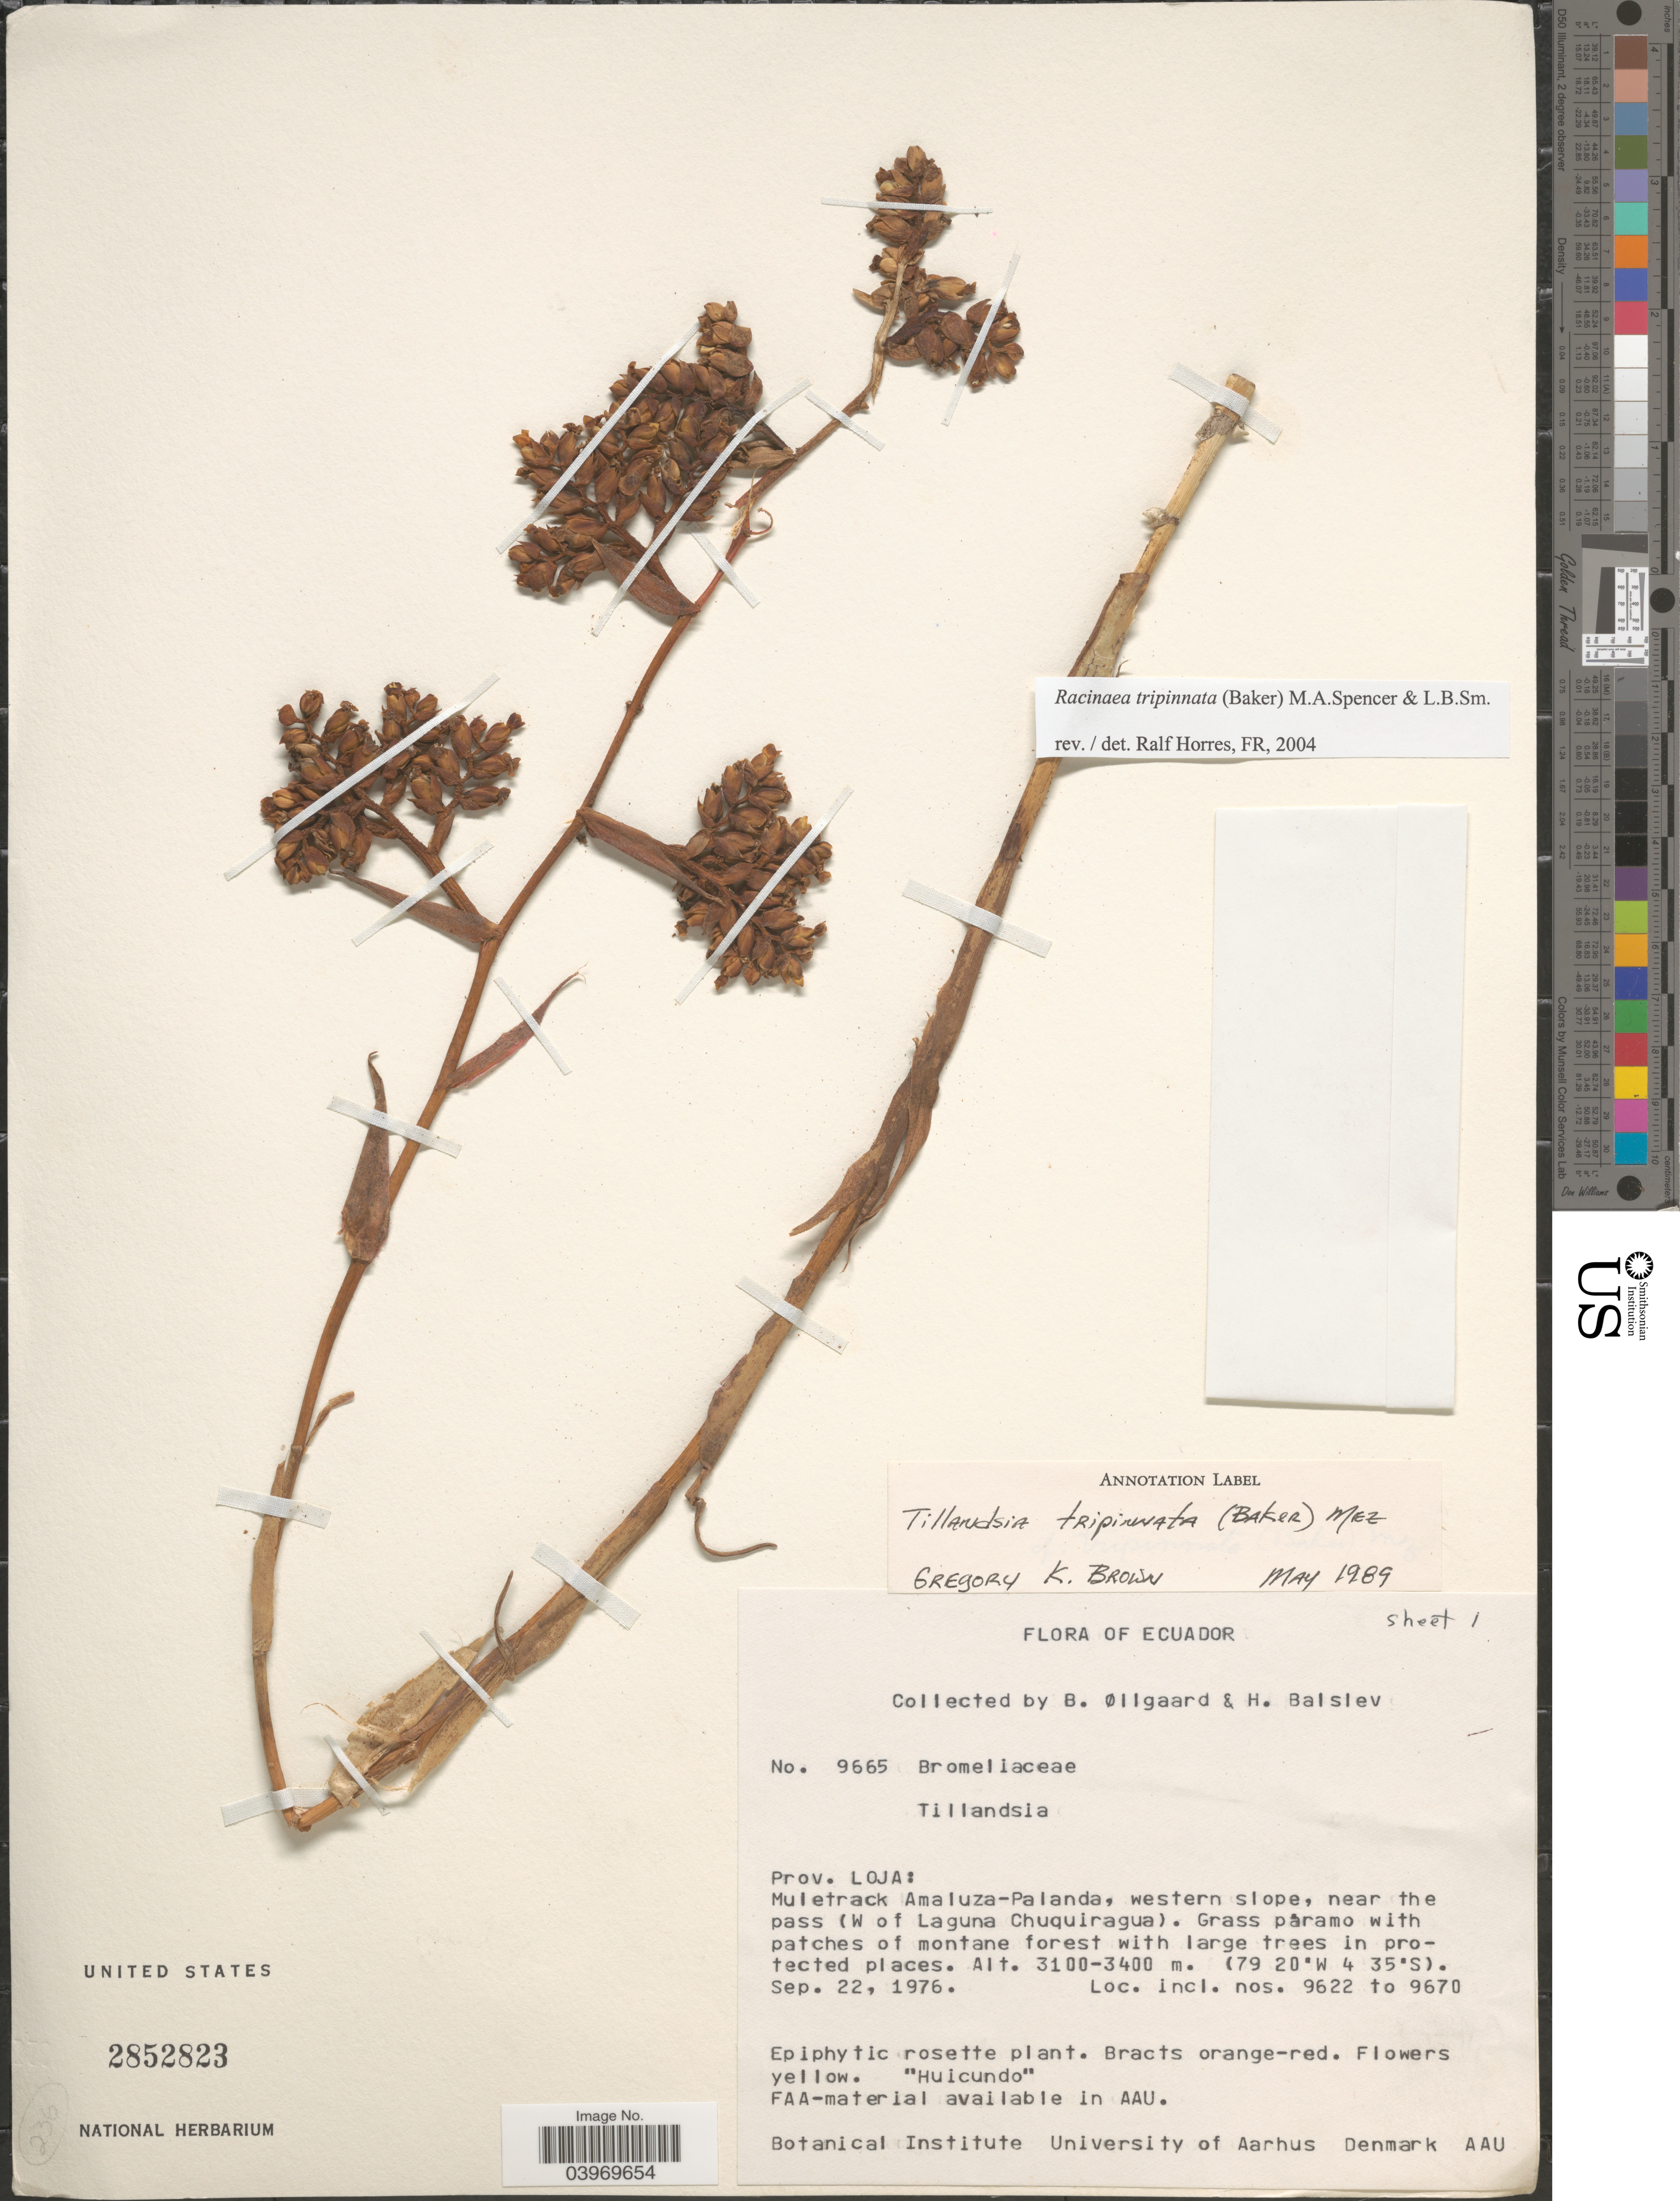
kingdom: Plantae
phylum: Tracheophyta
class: Liliopsida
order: Poales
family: Bromeliaceae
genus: Racinaea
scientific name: Racinaea tripinnata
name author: (Baker) M.A. Spencer & L.B. Sm.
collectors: B. Øllgaard & H. Balslev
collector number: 9665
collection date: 1976-09-22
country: Ecuador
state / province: Loja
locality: Muletrack Amaluza-Palanda, western slope, near the pass (W of Laguna Chuquiragua).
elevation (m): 3100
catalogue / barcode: US 2852823